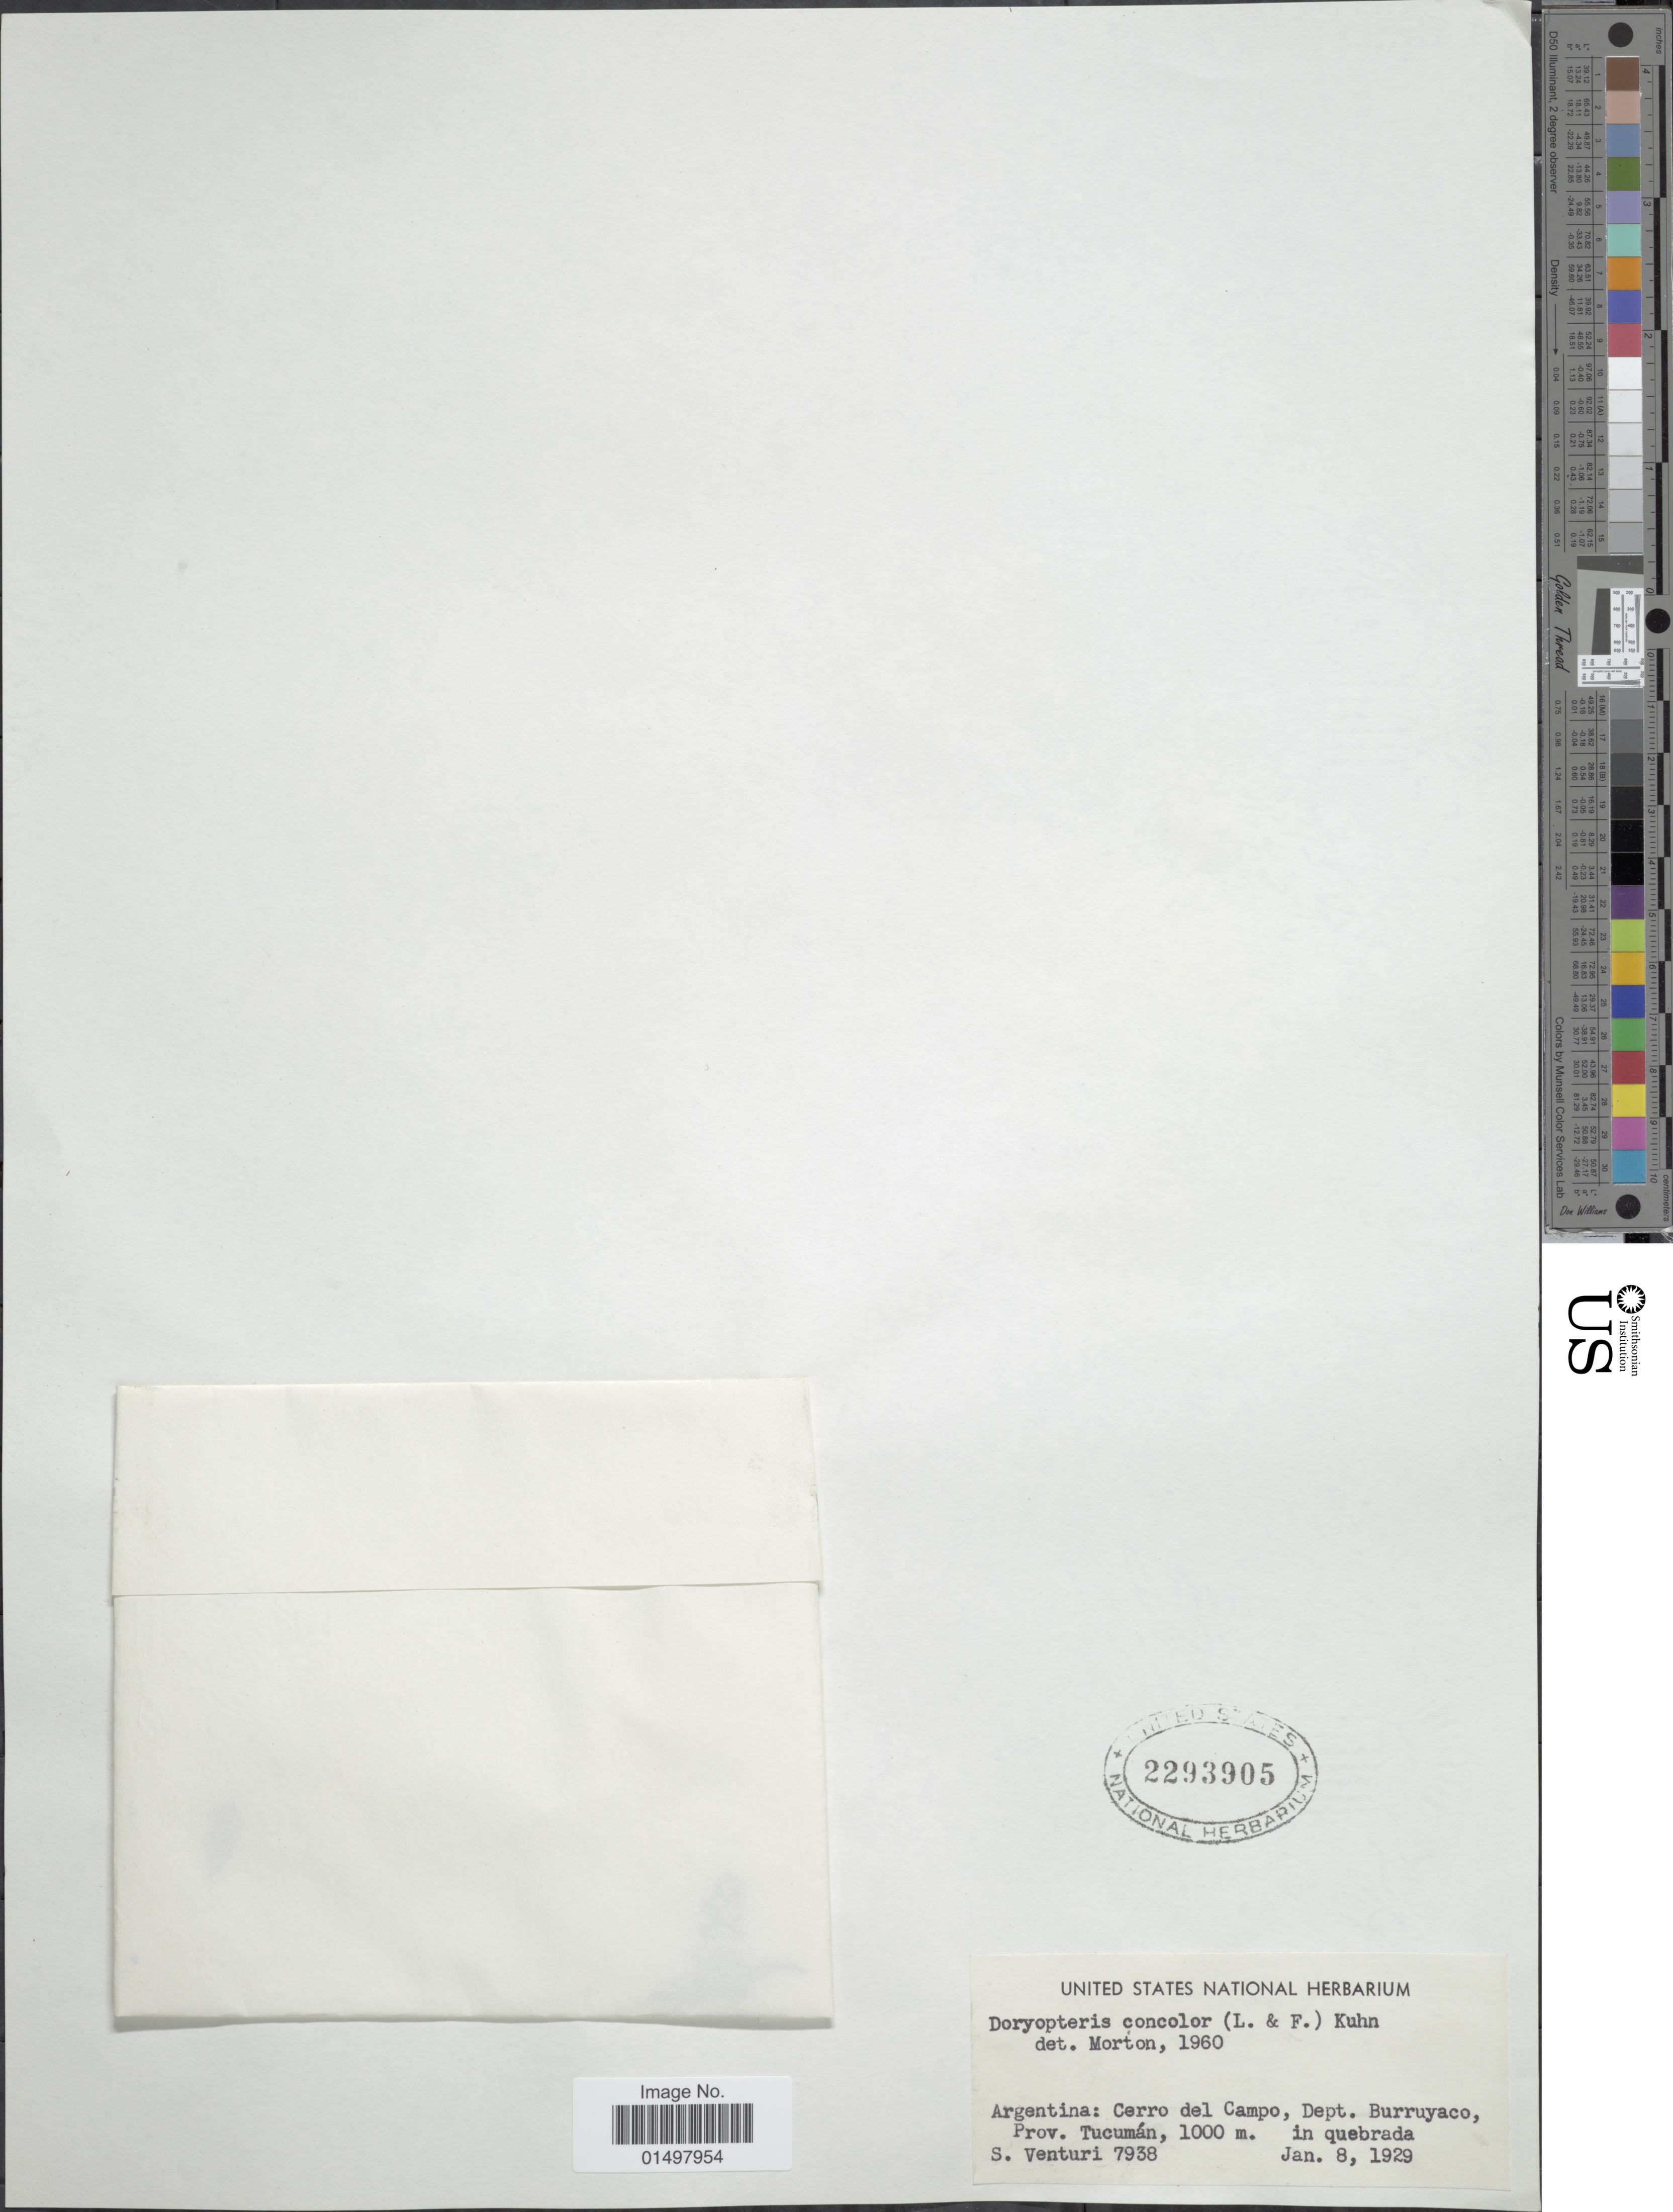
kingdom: Plantae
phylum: Tracheophyta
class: Polypodiopsida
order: Polypodiales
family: Pteridaceae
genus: Doryopteris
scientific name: Doryopteris concolor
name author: (Langsd. & Fisch.) Kuhn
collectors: S. Venturi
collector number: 7938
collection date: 1929-01-08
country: Argentina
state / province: Tucuman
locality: Cerro del Campo, Dept. Burruyaco, Prov. Tucuman.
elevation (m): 1000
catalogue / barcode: US 2293905